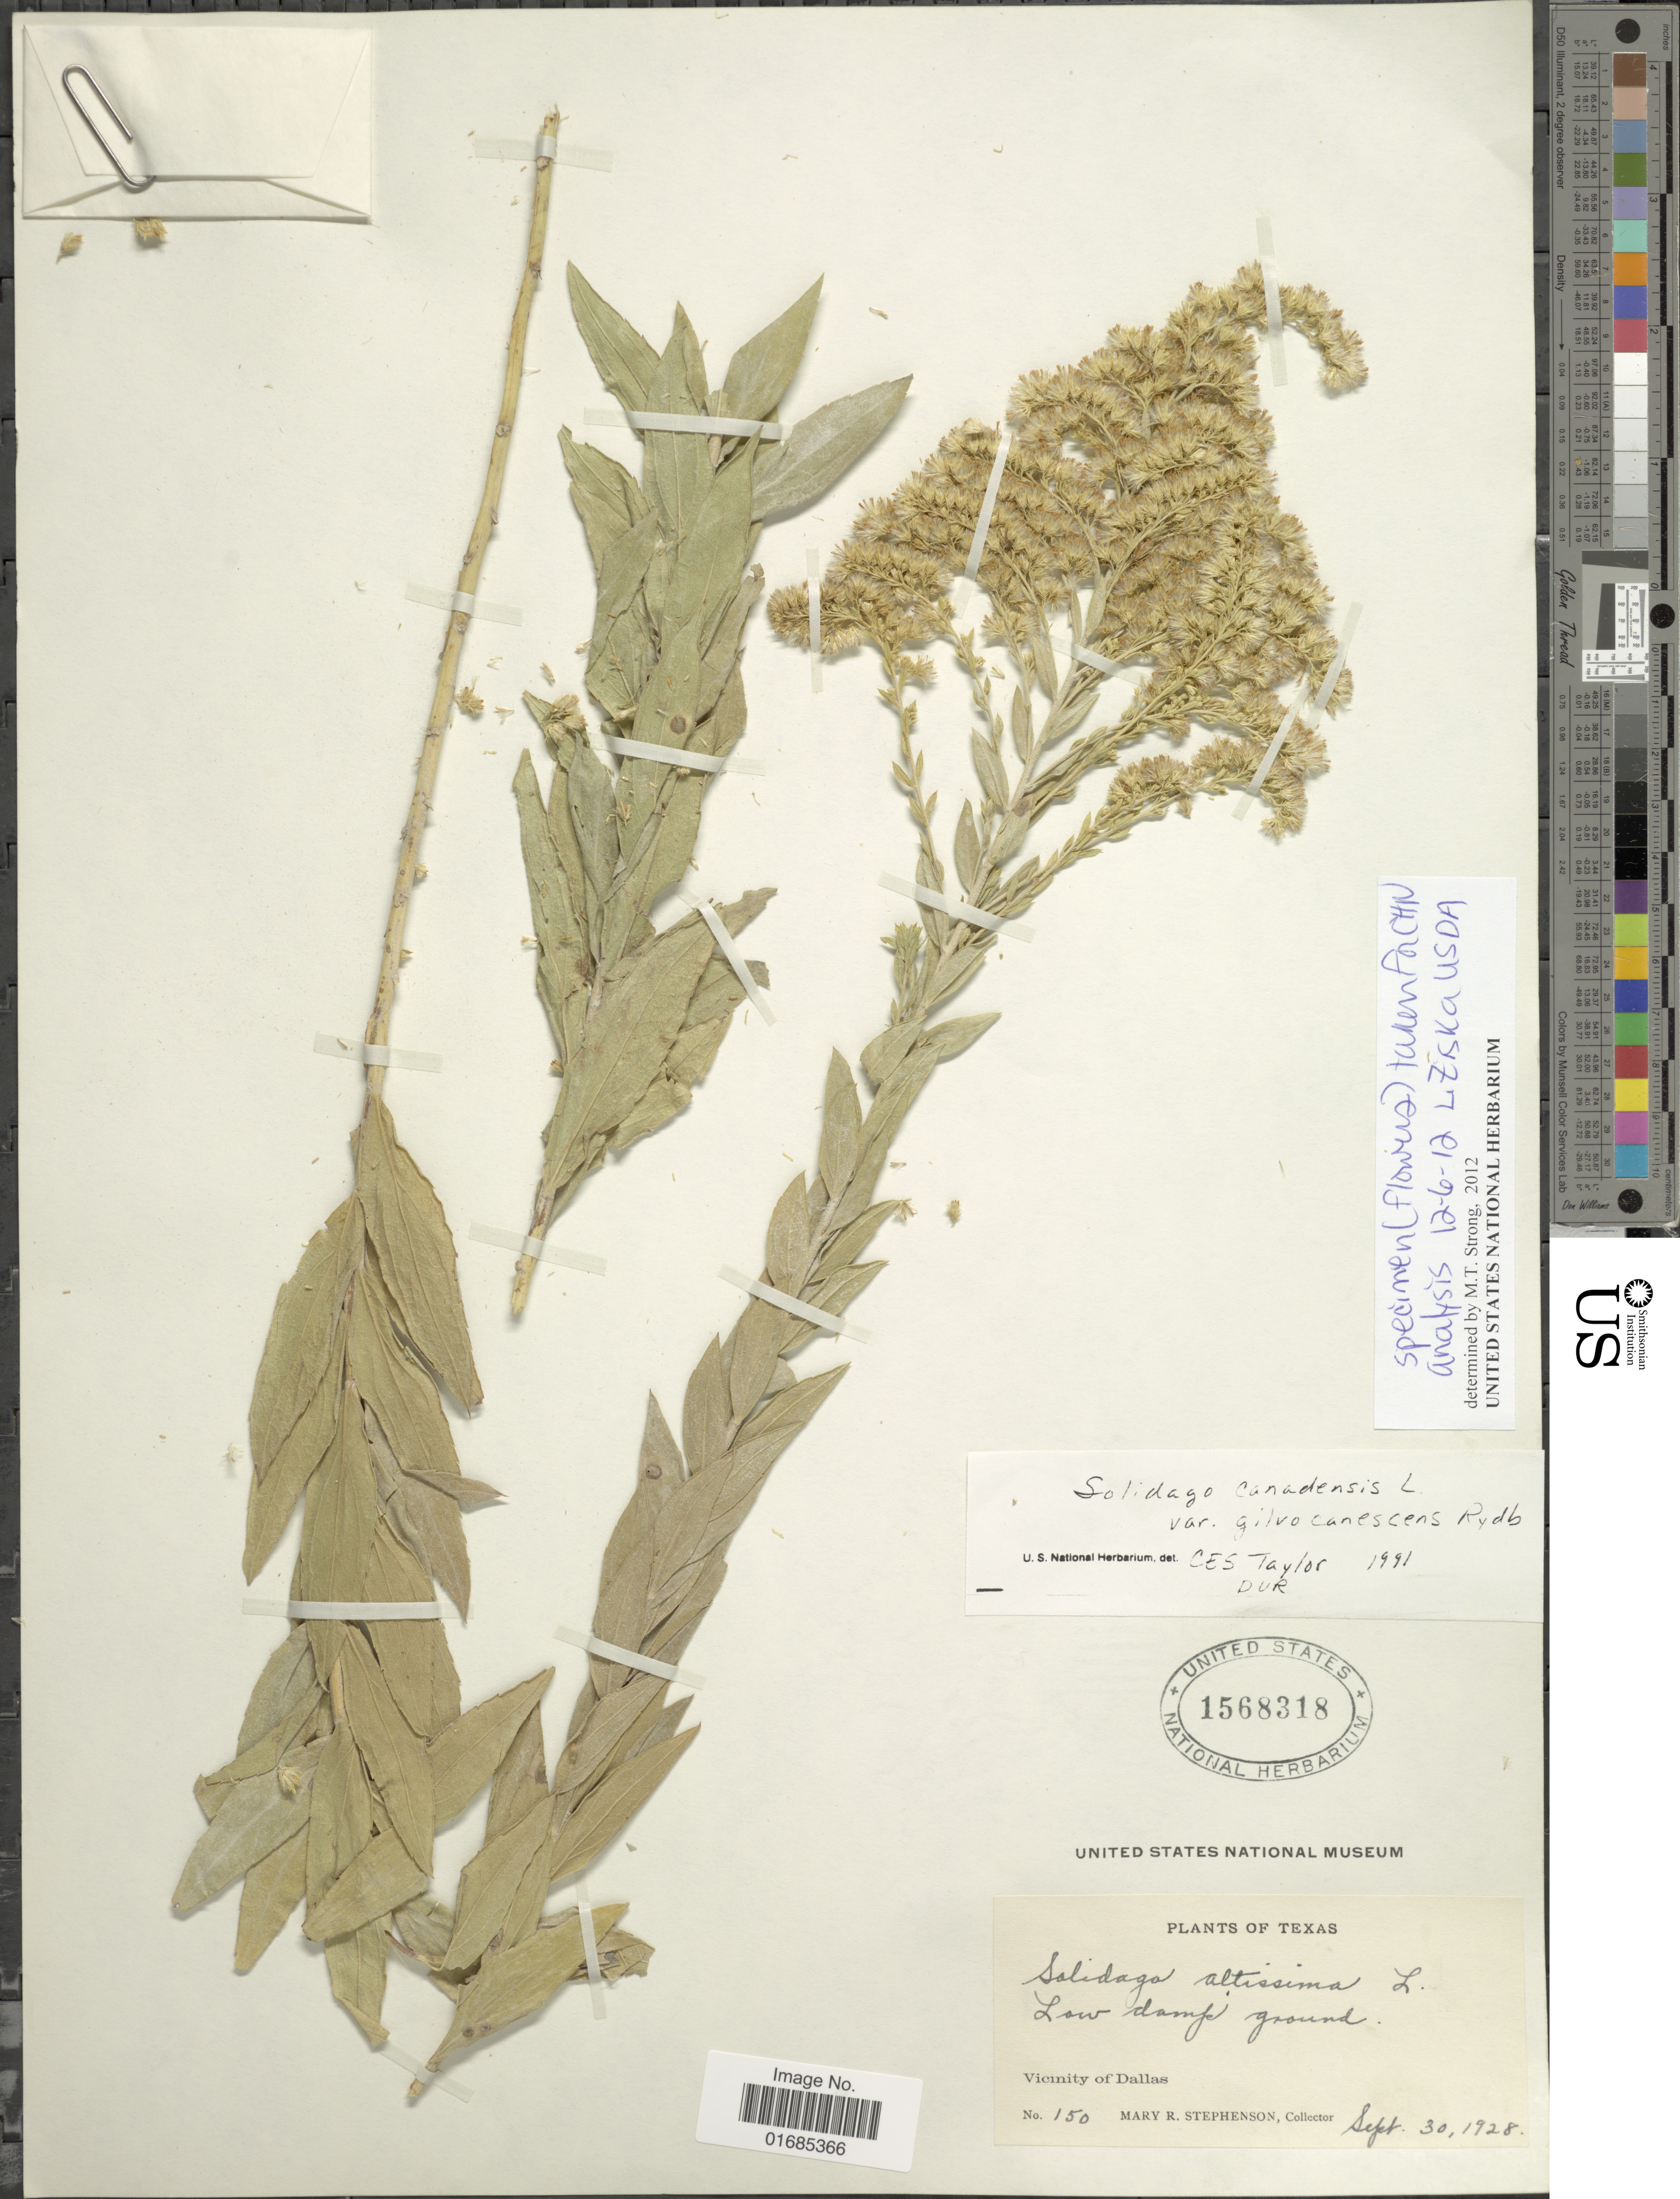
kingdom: Plantae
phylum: Tracheophyta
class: Magnoliopsida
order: Asterales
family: Asteraceae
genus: Solidago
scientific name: Solidago canadensis var. gilvocanescens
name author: Rydb.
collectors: M. Stephenson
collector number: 150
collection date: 1928-09-30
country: United States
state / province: Texas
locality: Low damp ground, Vicinity of Dallas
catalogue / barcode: US 1568318